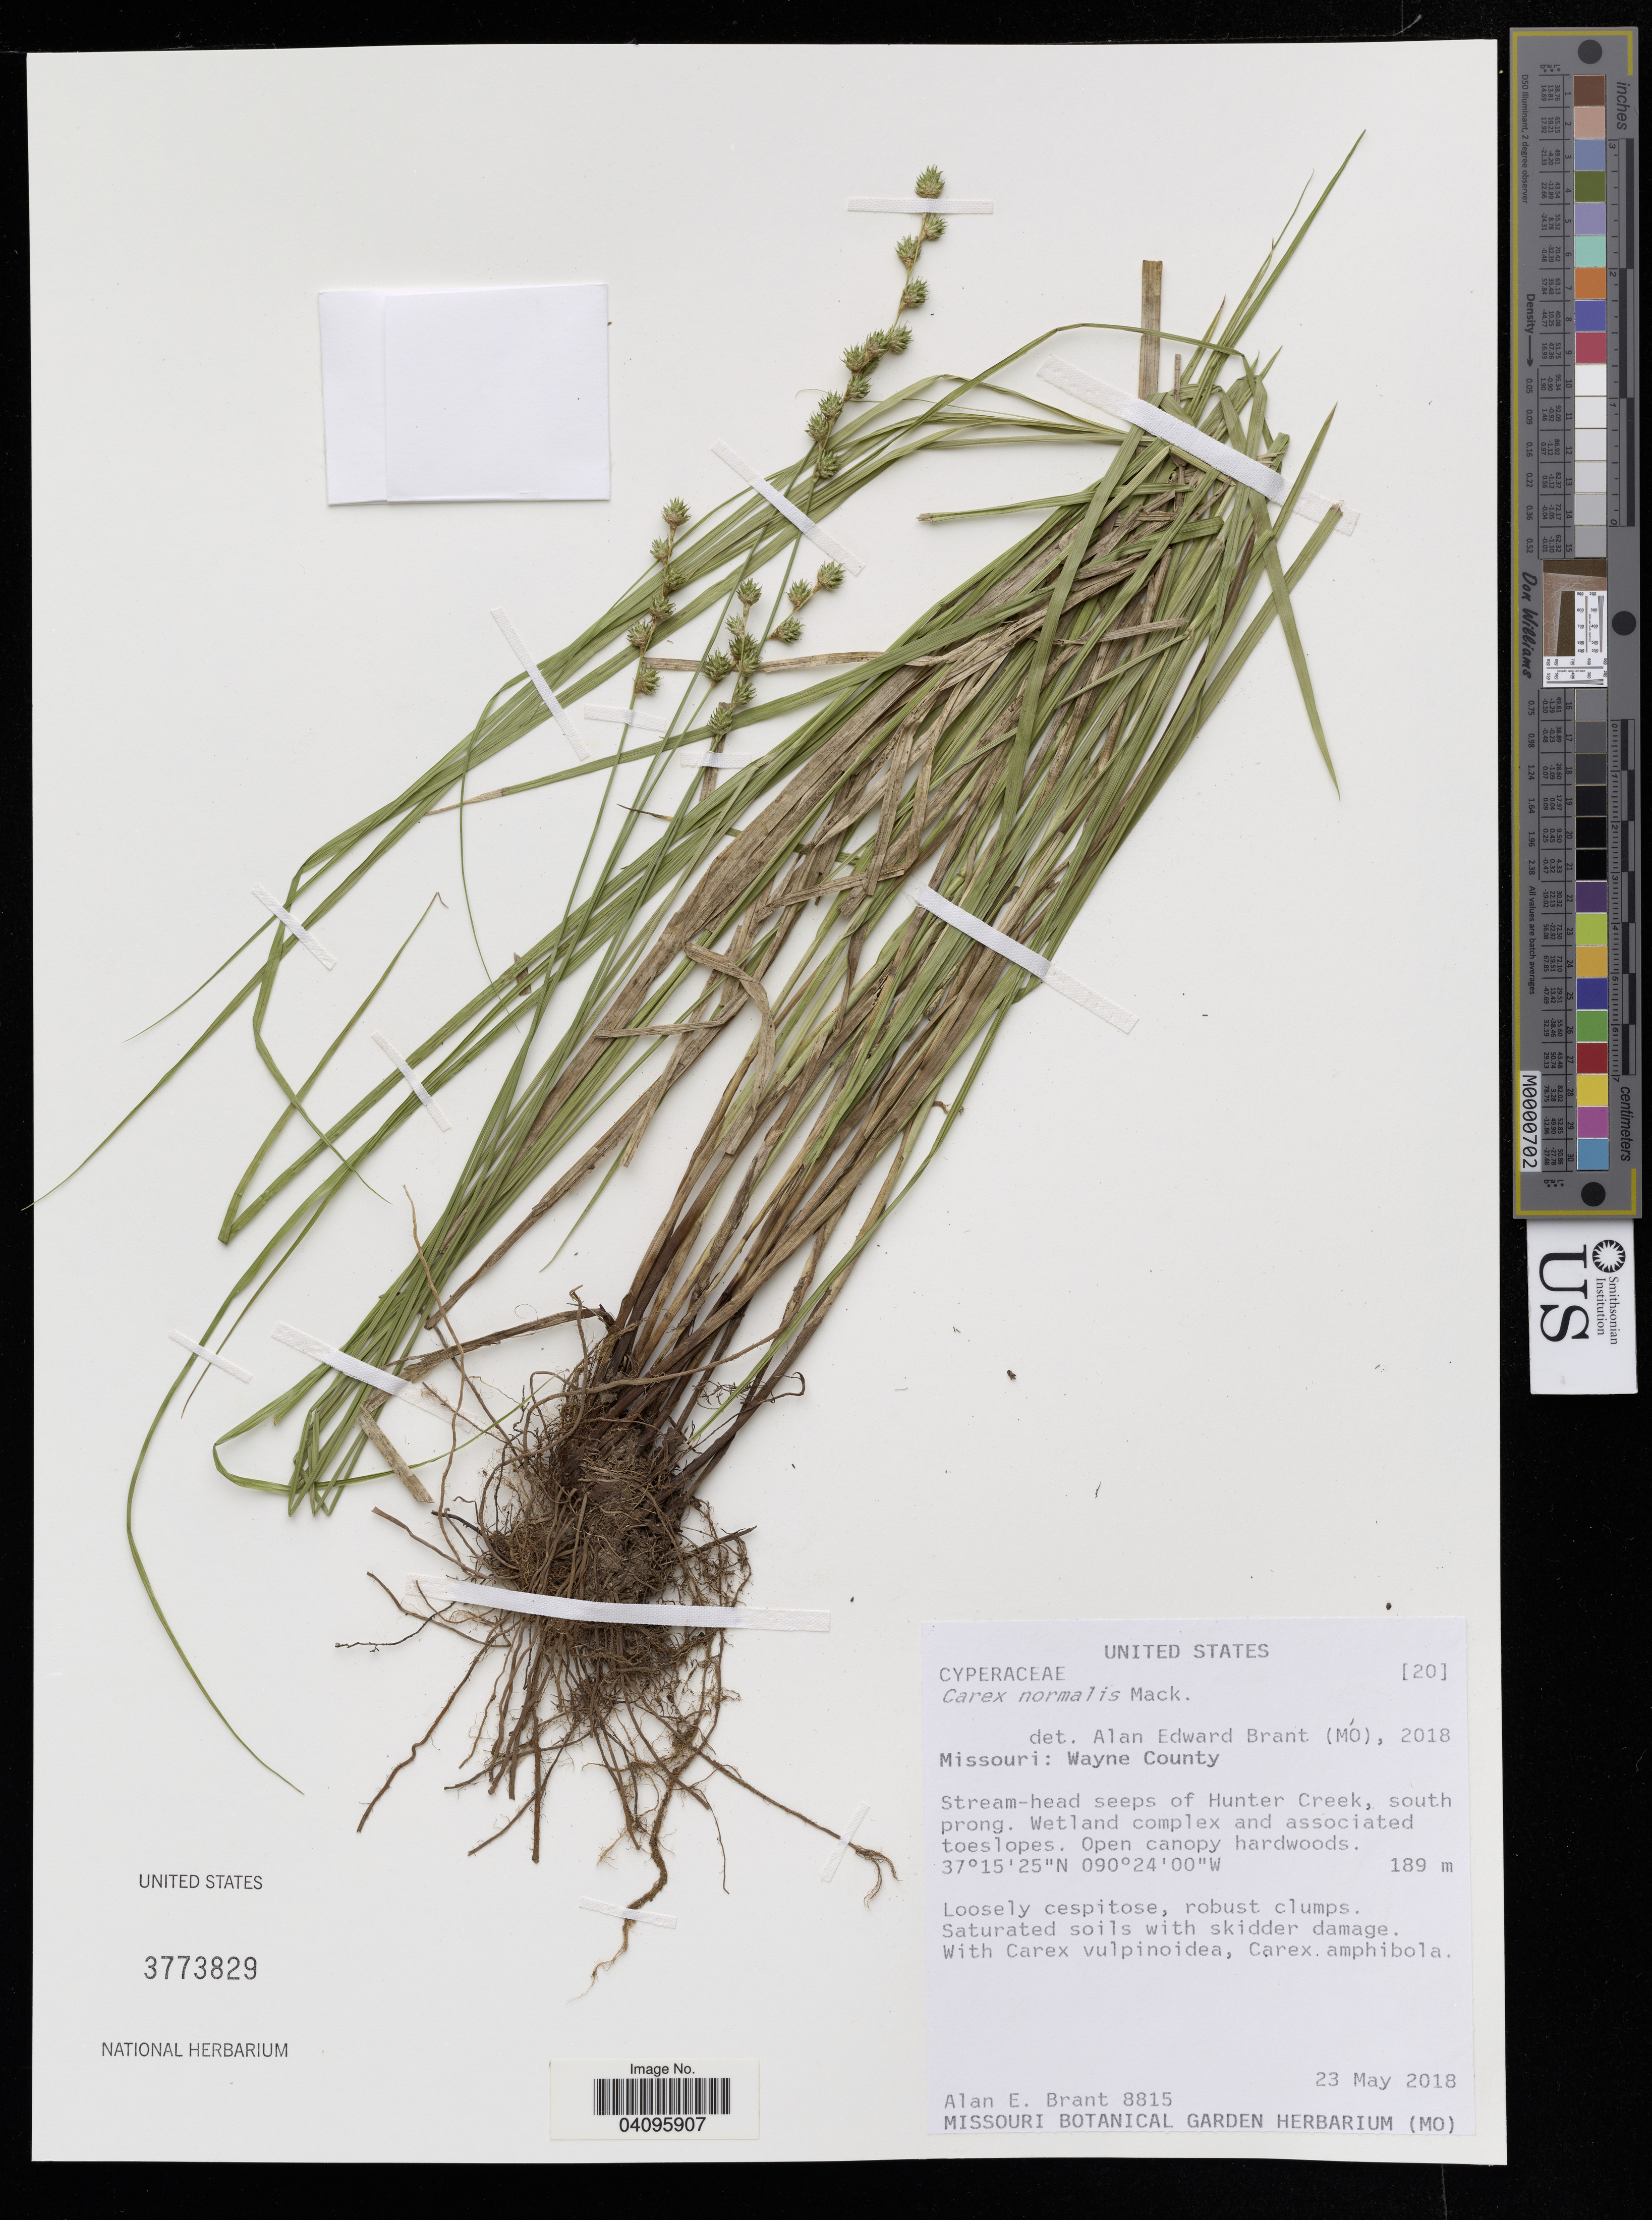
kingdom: Plantae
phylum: Tracheophyta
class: Liliopsida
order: Poales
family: Cyperaceae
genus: Carex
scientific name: Carex normalis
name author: Mack.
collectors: A. Brant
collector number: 8815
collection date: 2018-05-23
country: United States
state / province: Missouri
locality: Wayne County. Stream-head seeps of Hunter Creek, south prong.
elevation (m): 189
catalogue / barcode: US 3773829